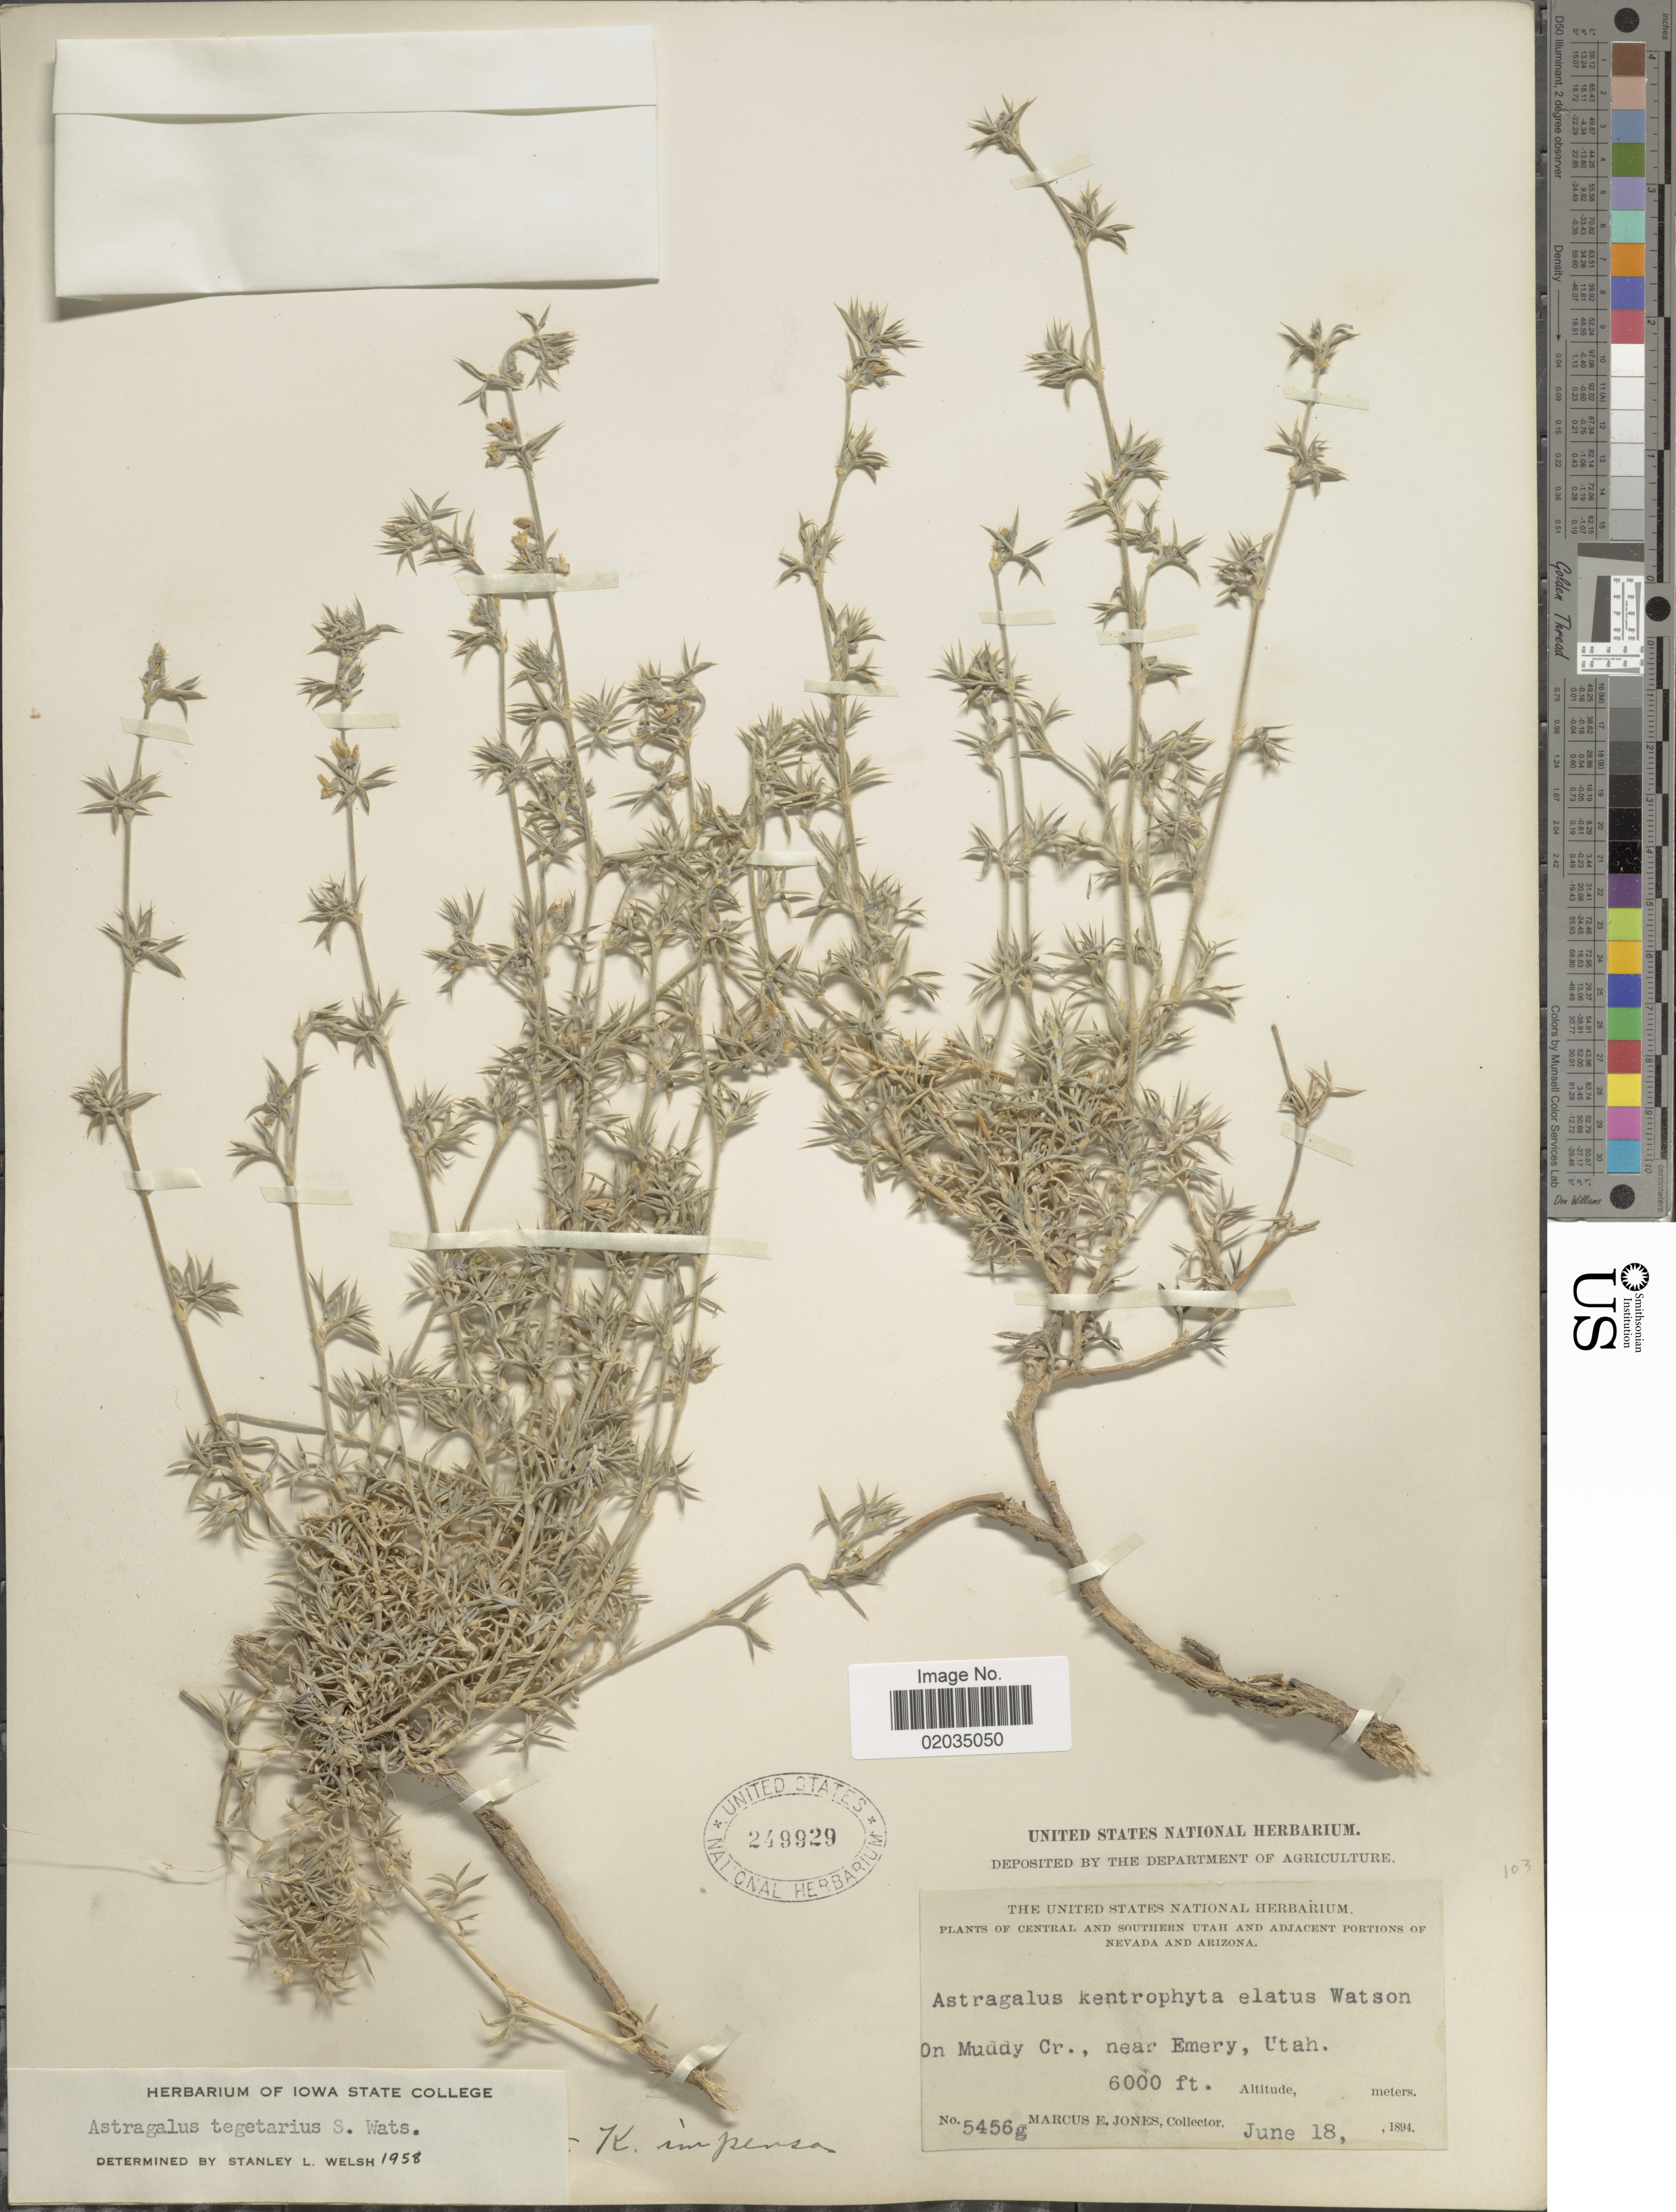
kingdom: Plantae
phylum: Tracheophyta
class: Magnoliopsida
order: Fabales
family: Fabaceae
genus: Astragalus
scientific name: Astragalus tegetarioides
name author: M.E. Jones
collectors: M. E. Jones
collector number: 5456g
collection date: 1894-06-18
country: United States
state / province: Utah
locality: Central and southern Utah and adjacent portions of Nevada and Arizona, On Muddy Cr., near Emery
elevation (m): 1829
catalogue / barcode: US 249929